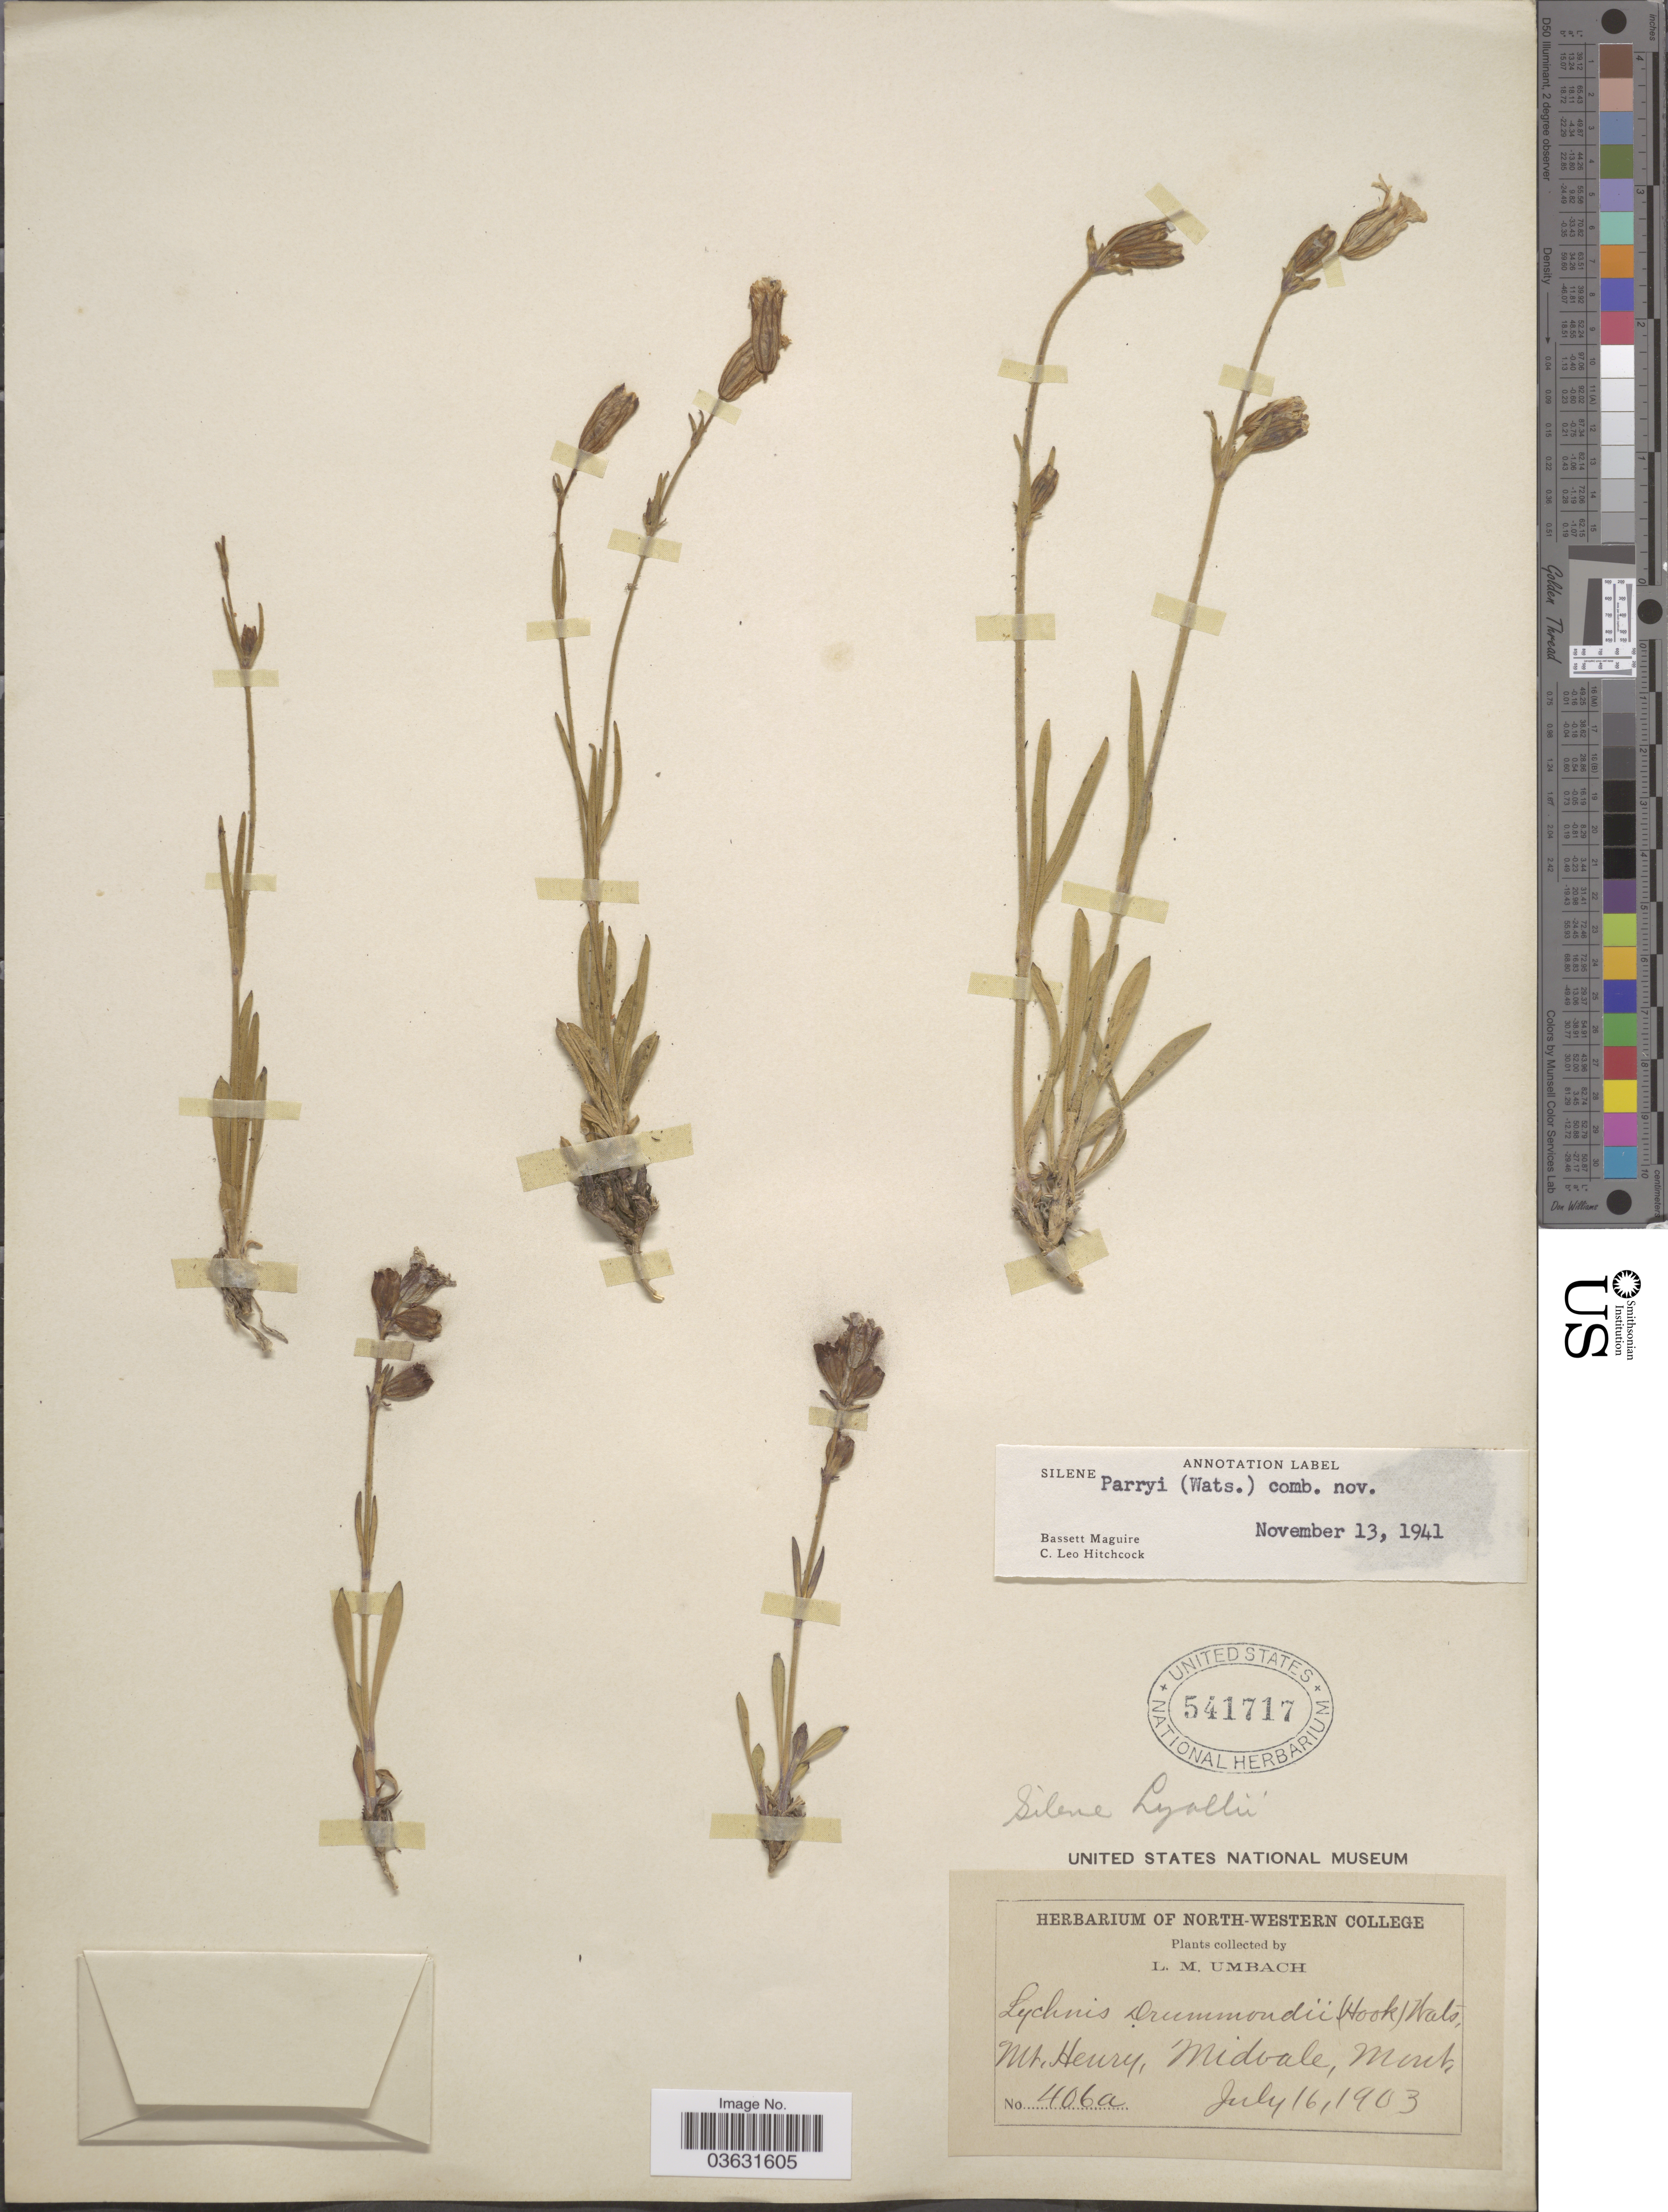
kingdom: Plantae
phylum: Tracheophyta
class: Magnoliopsida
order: Caryophyllales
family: Caryophyllaceae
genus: Silene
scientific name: Silene parryi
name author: (S. Watson) C.L. Hitchc. & Maguire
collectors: L. M. Umbach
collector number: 406a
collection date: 1903-07-16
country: United States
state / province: Montana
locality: Mt. Henry, Midvale.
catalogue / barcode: US 541717